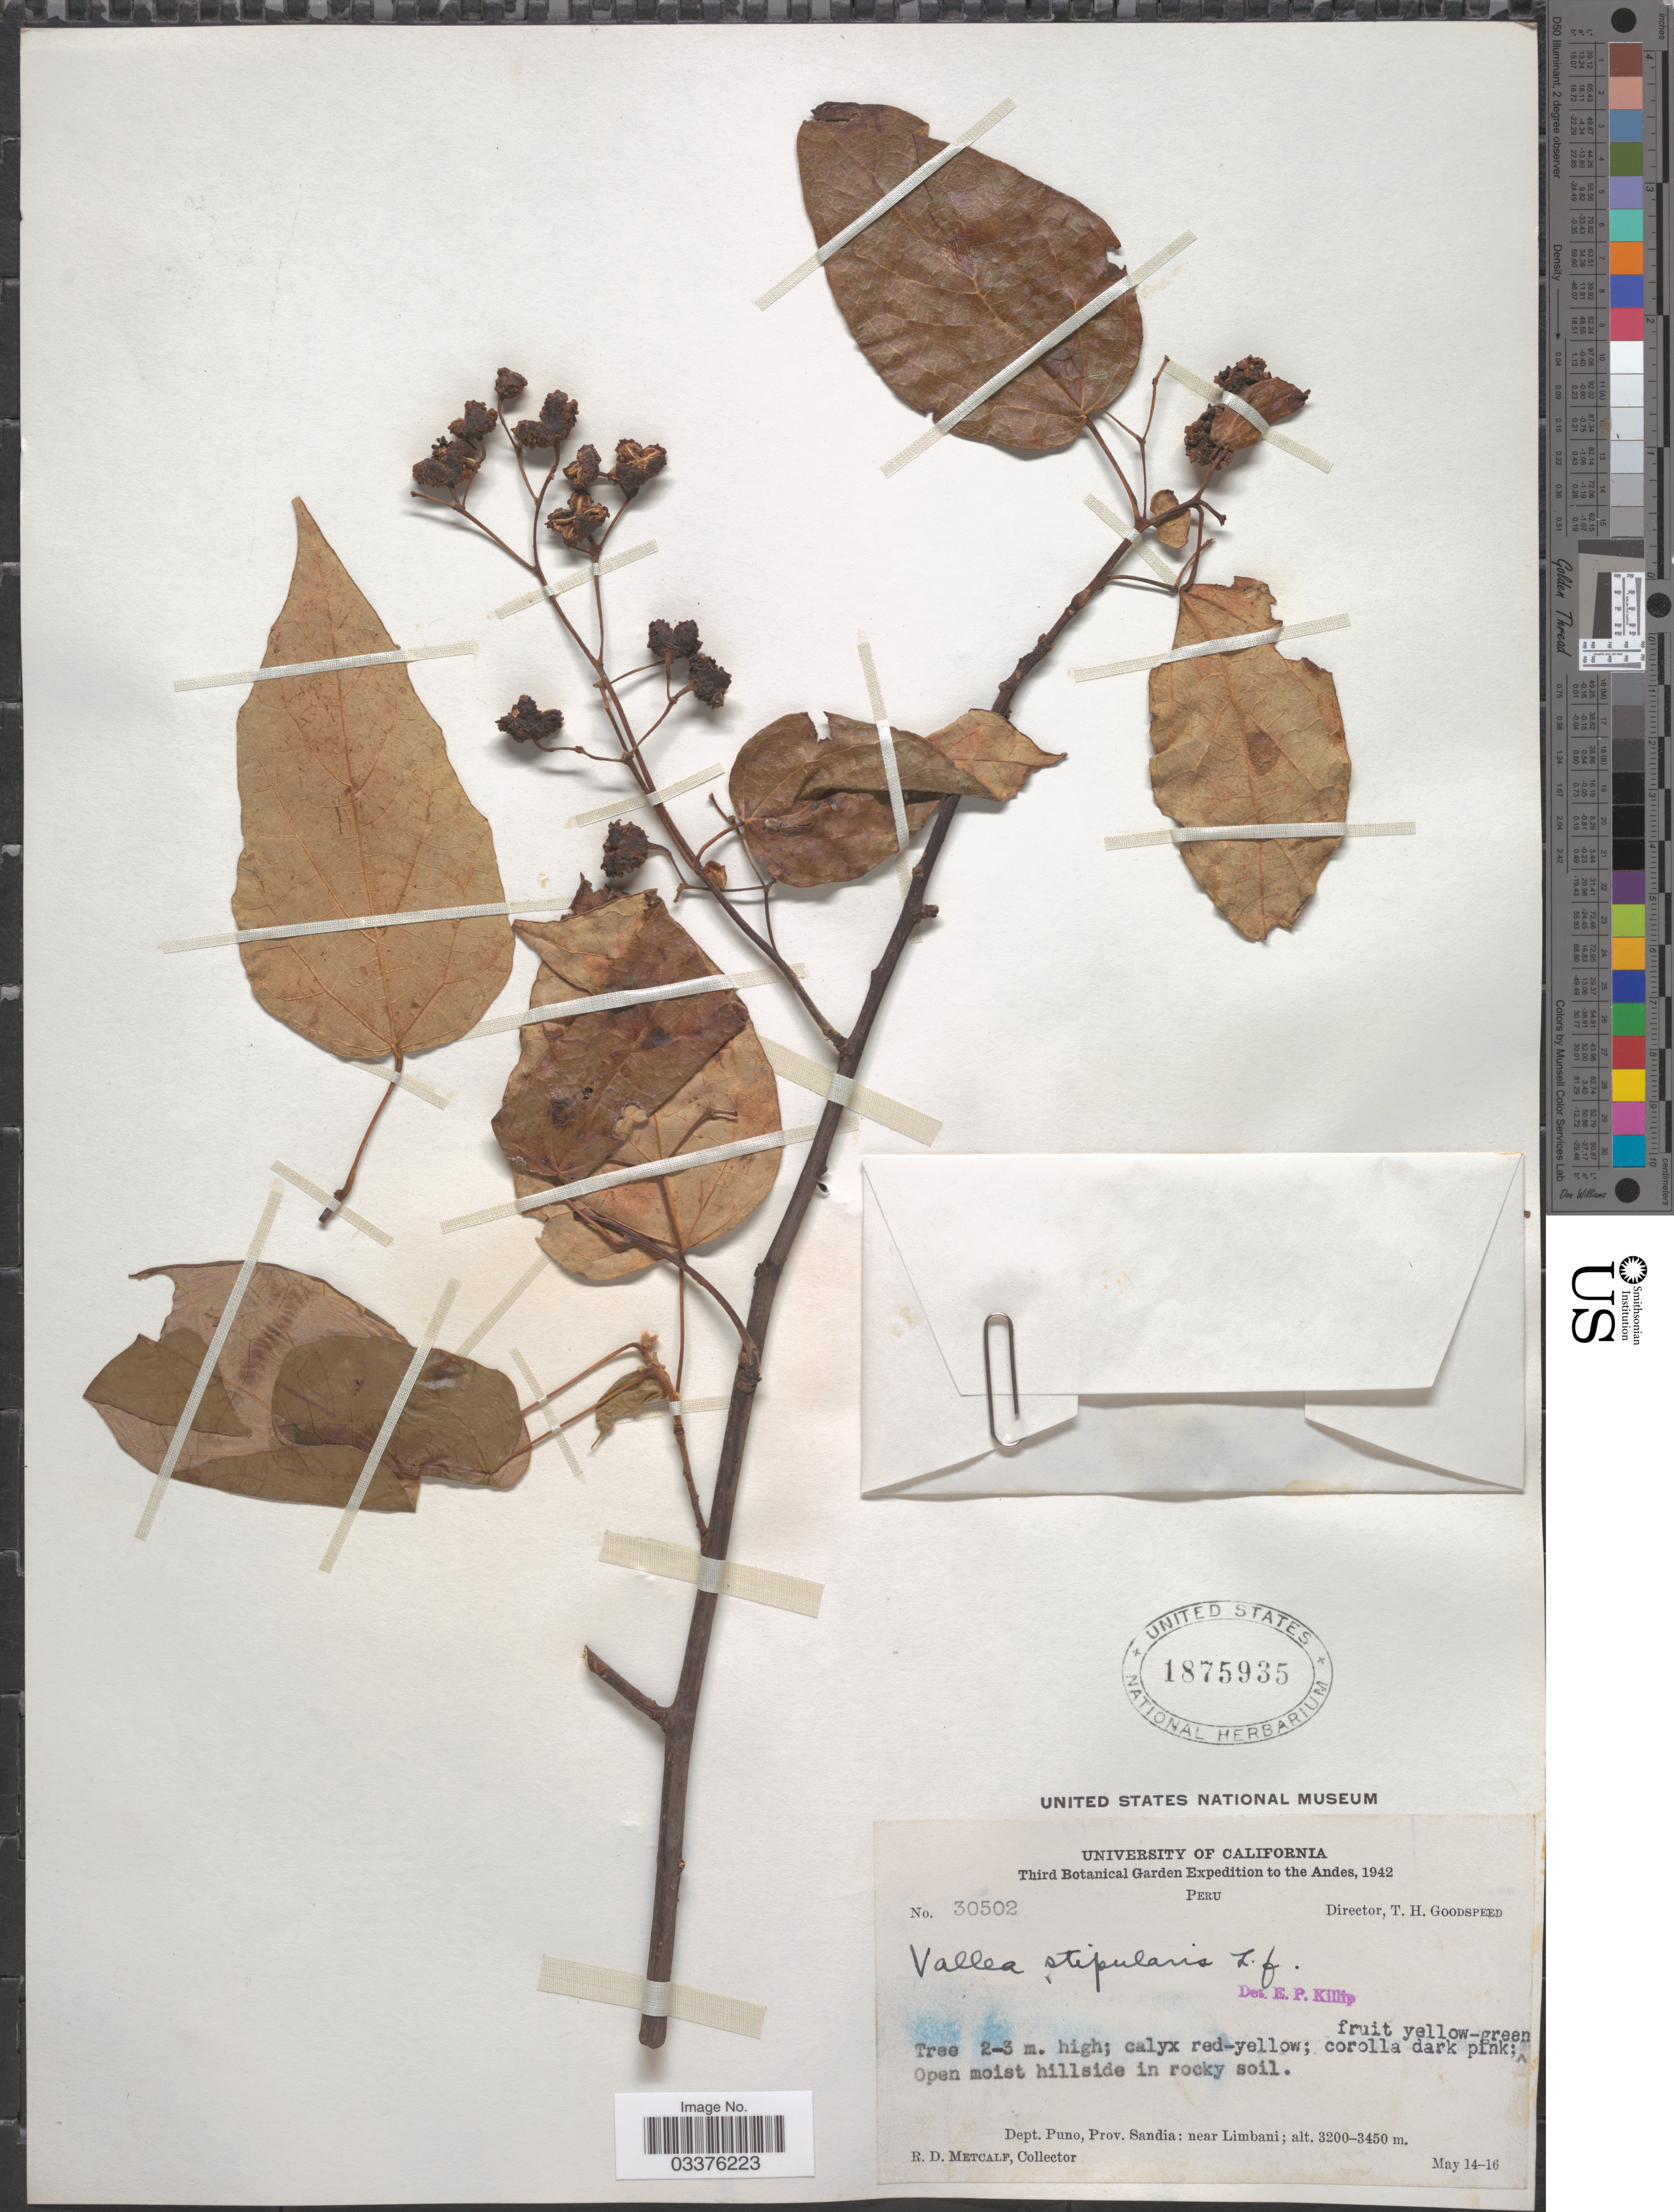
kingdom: Plantae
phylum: Tracheophyta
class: Magnoliopsida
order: Oxalidales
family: Elaeocarpaceae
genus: Vallea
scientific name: Vallea stipularis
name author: L. f.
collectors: R. D. Metcalf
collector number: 30502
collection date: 1942-05-14/1942-05-16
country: Peru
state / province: Puno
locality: The Andes, Dept. Puno, Prov. Sandia: near Limbani.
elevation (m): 3200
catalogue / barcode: US 1875935